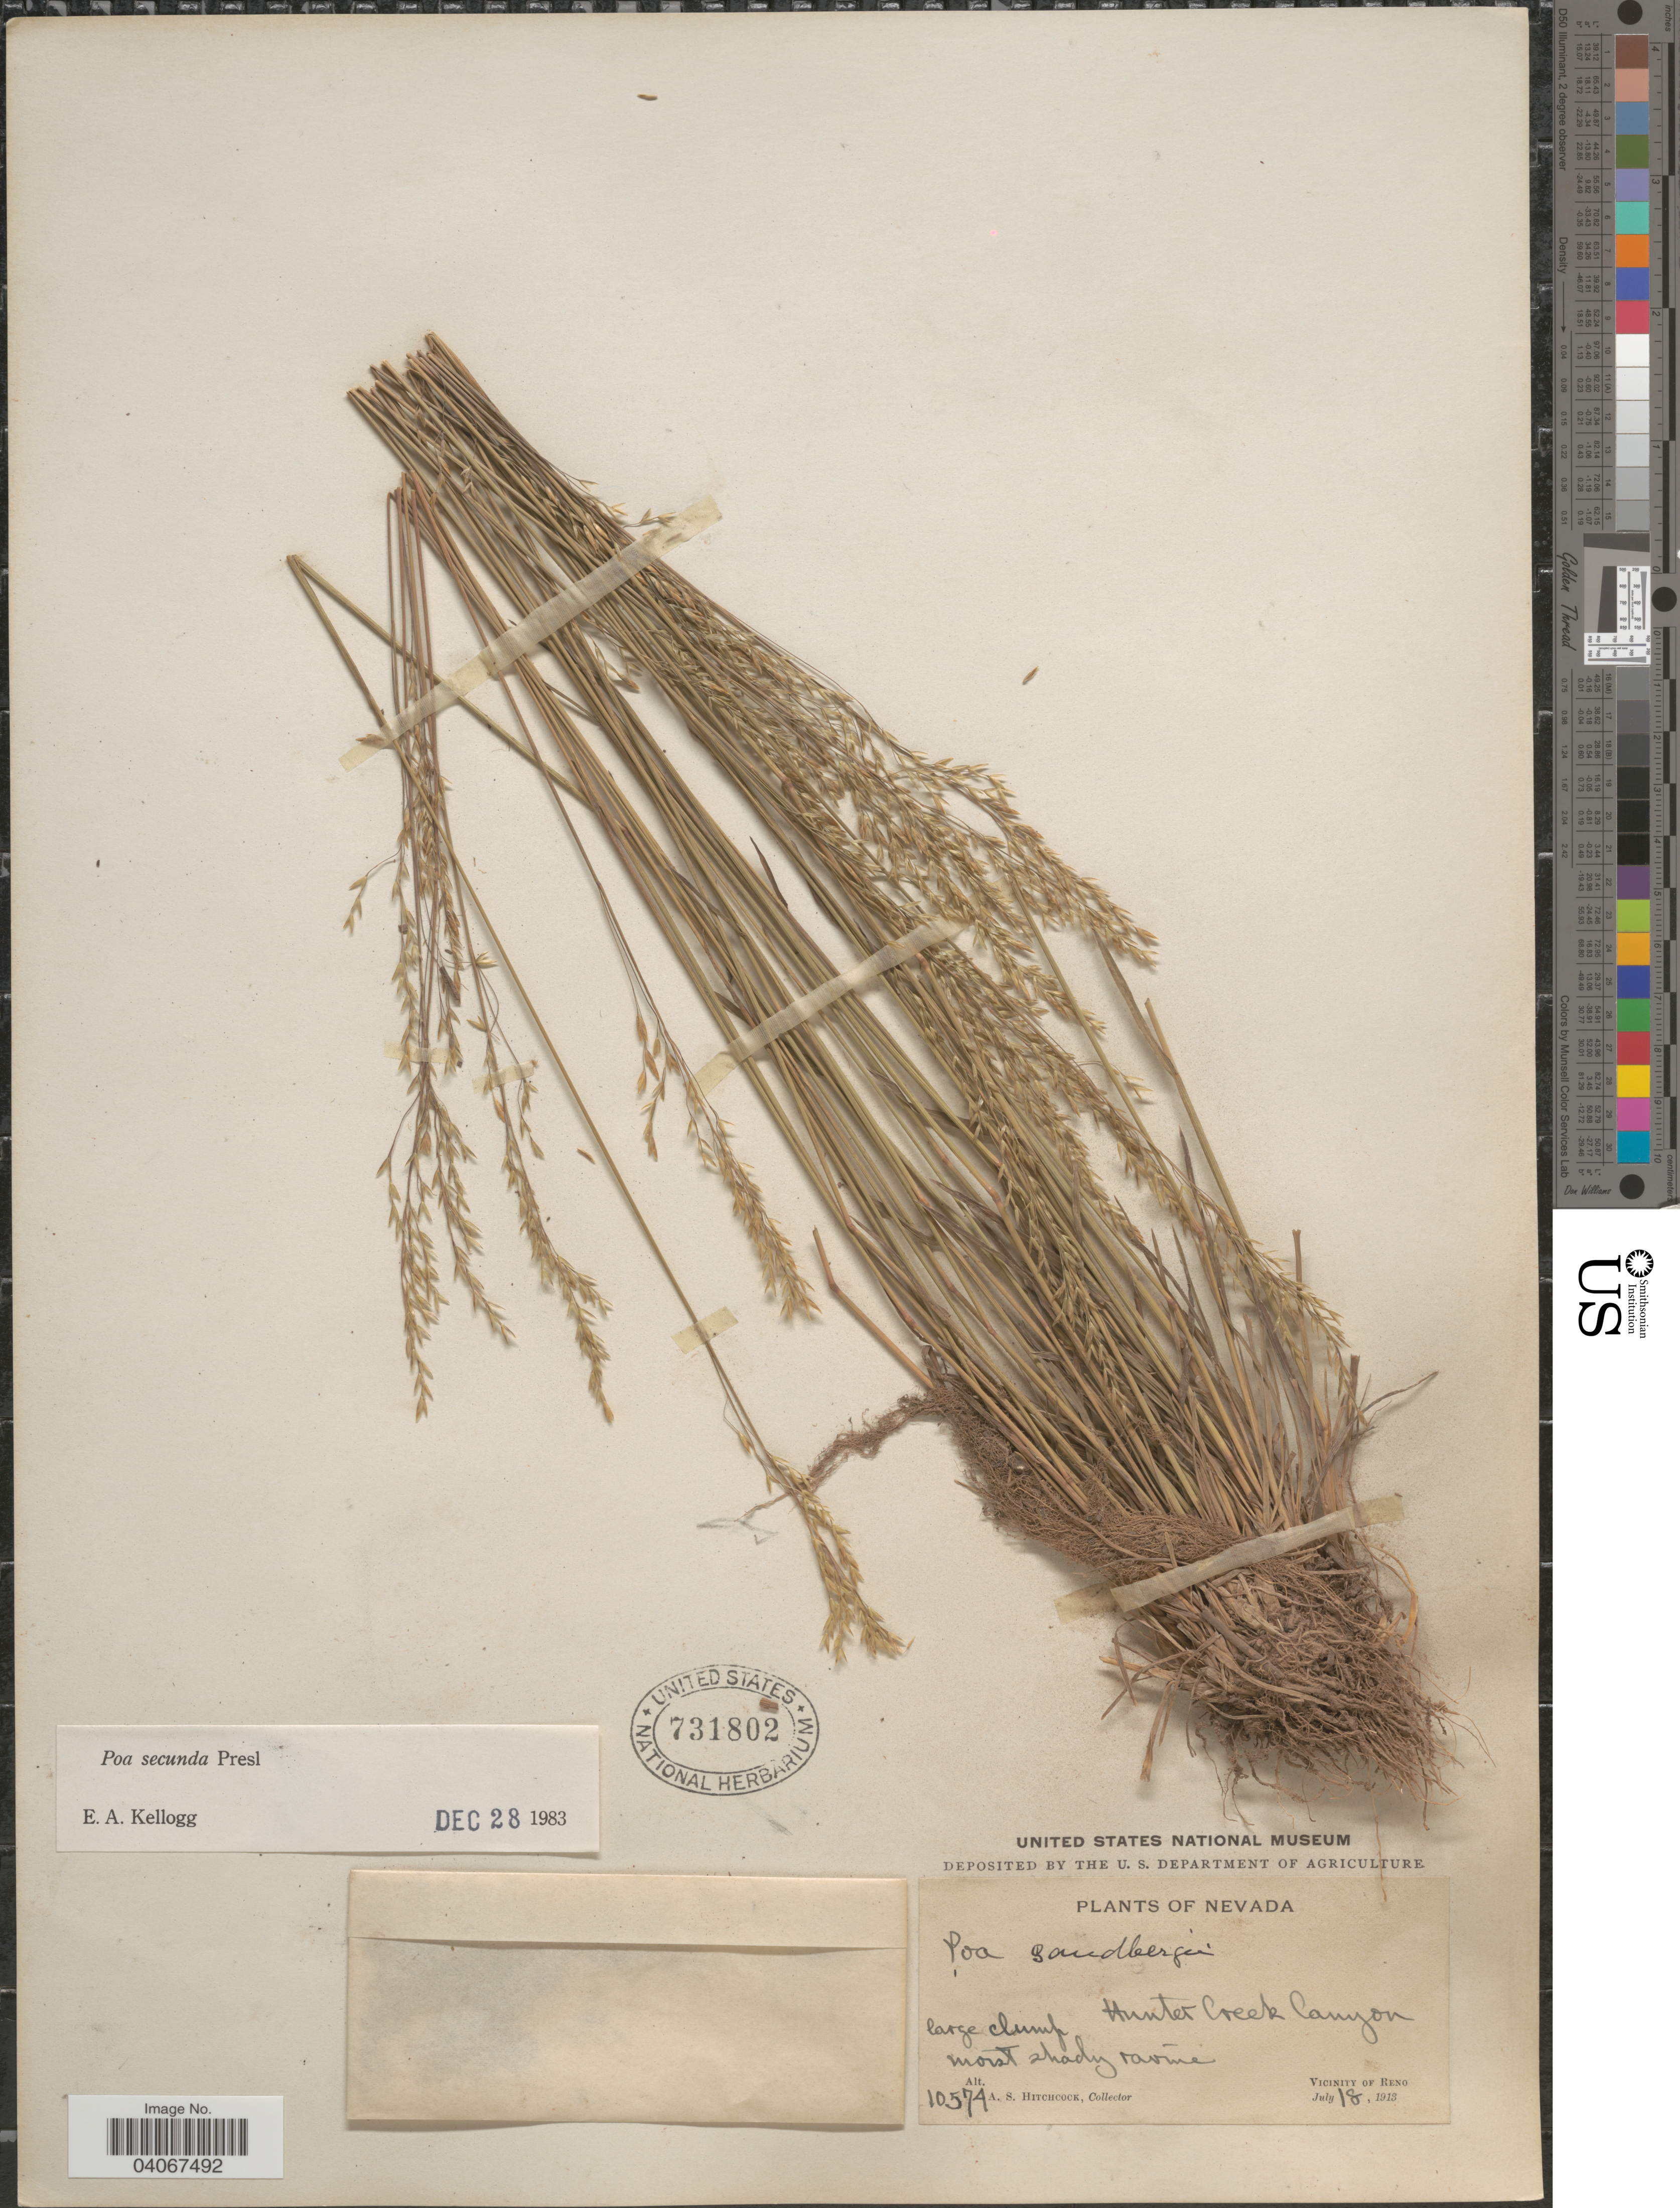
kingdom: Plantae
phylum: Tracheophyta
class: Liliopsida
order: Poales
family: Poaceae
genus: Poa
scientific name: Poa secunda subsp. secunda var. secunda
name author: J. Presl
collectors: A. S. Hitchcock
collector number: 10574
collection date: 1913-07-18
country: United States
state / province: Nevada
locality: Hunter Creek Canyon. Moist shady ravine. Vicinity of Reno.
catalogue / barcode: US 731802